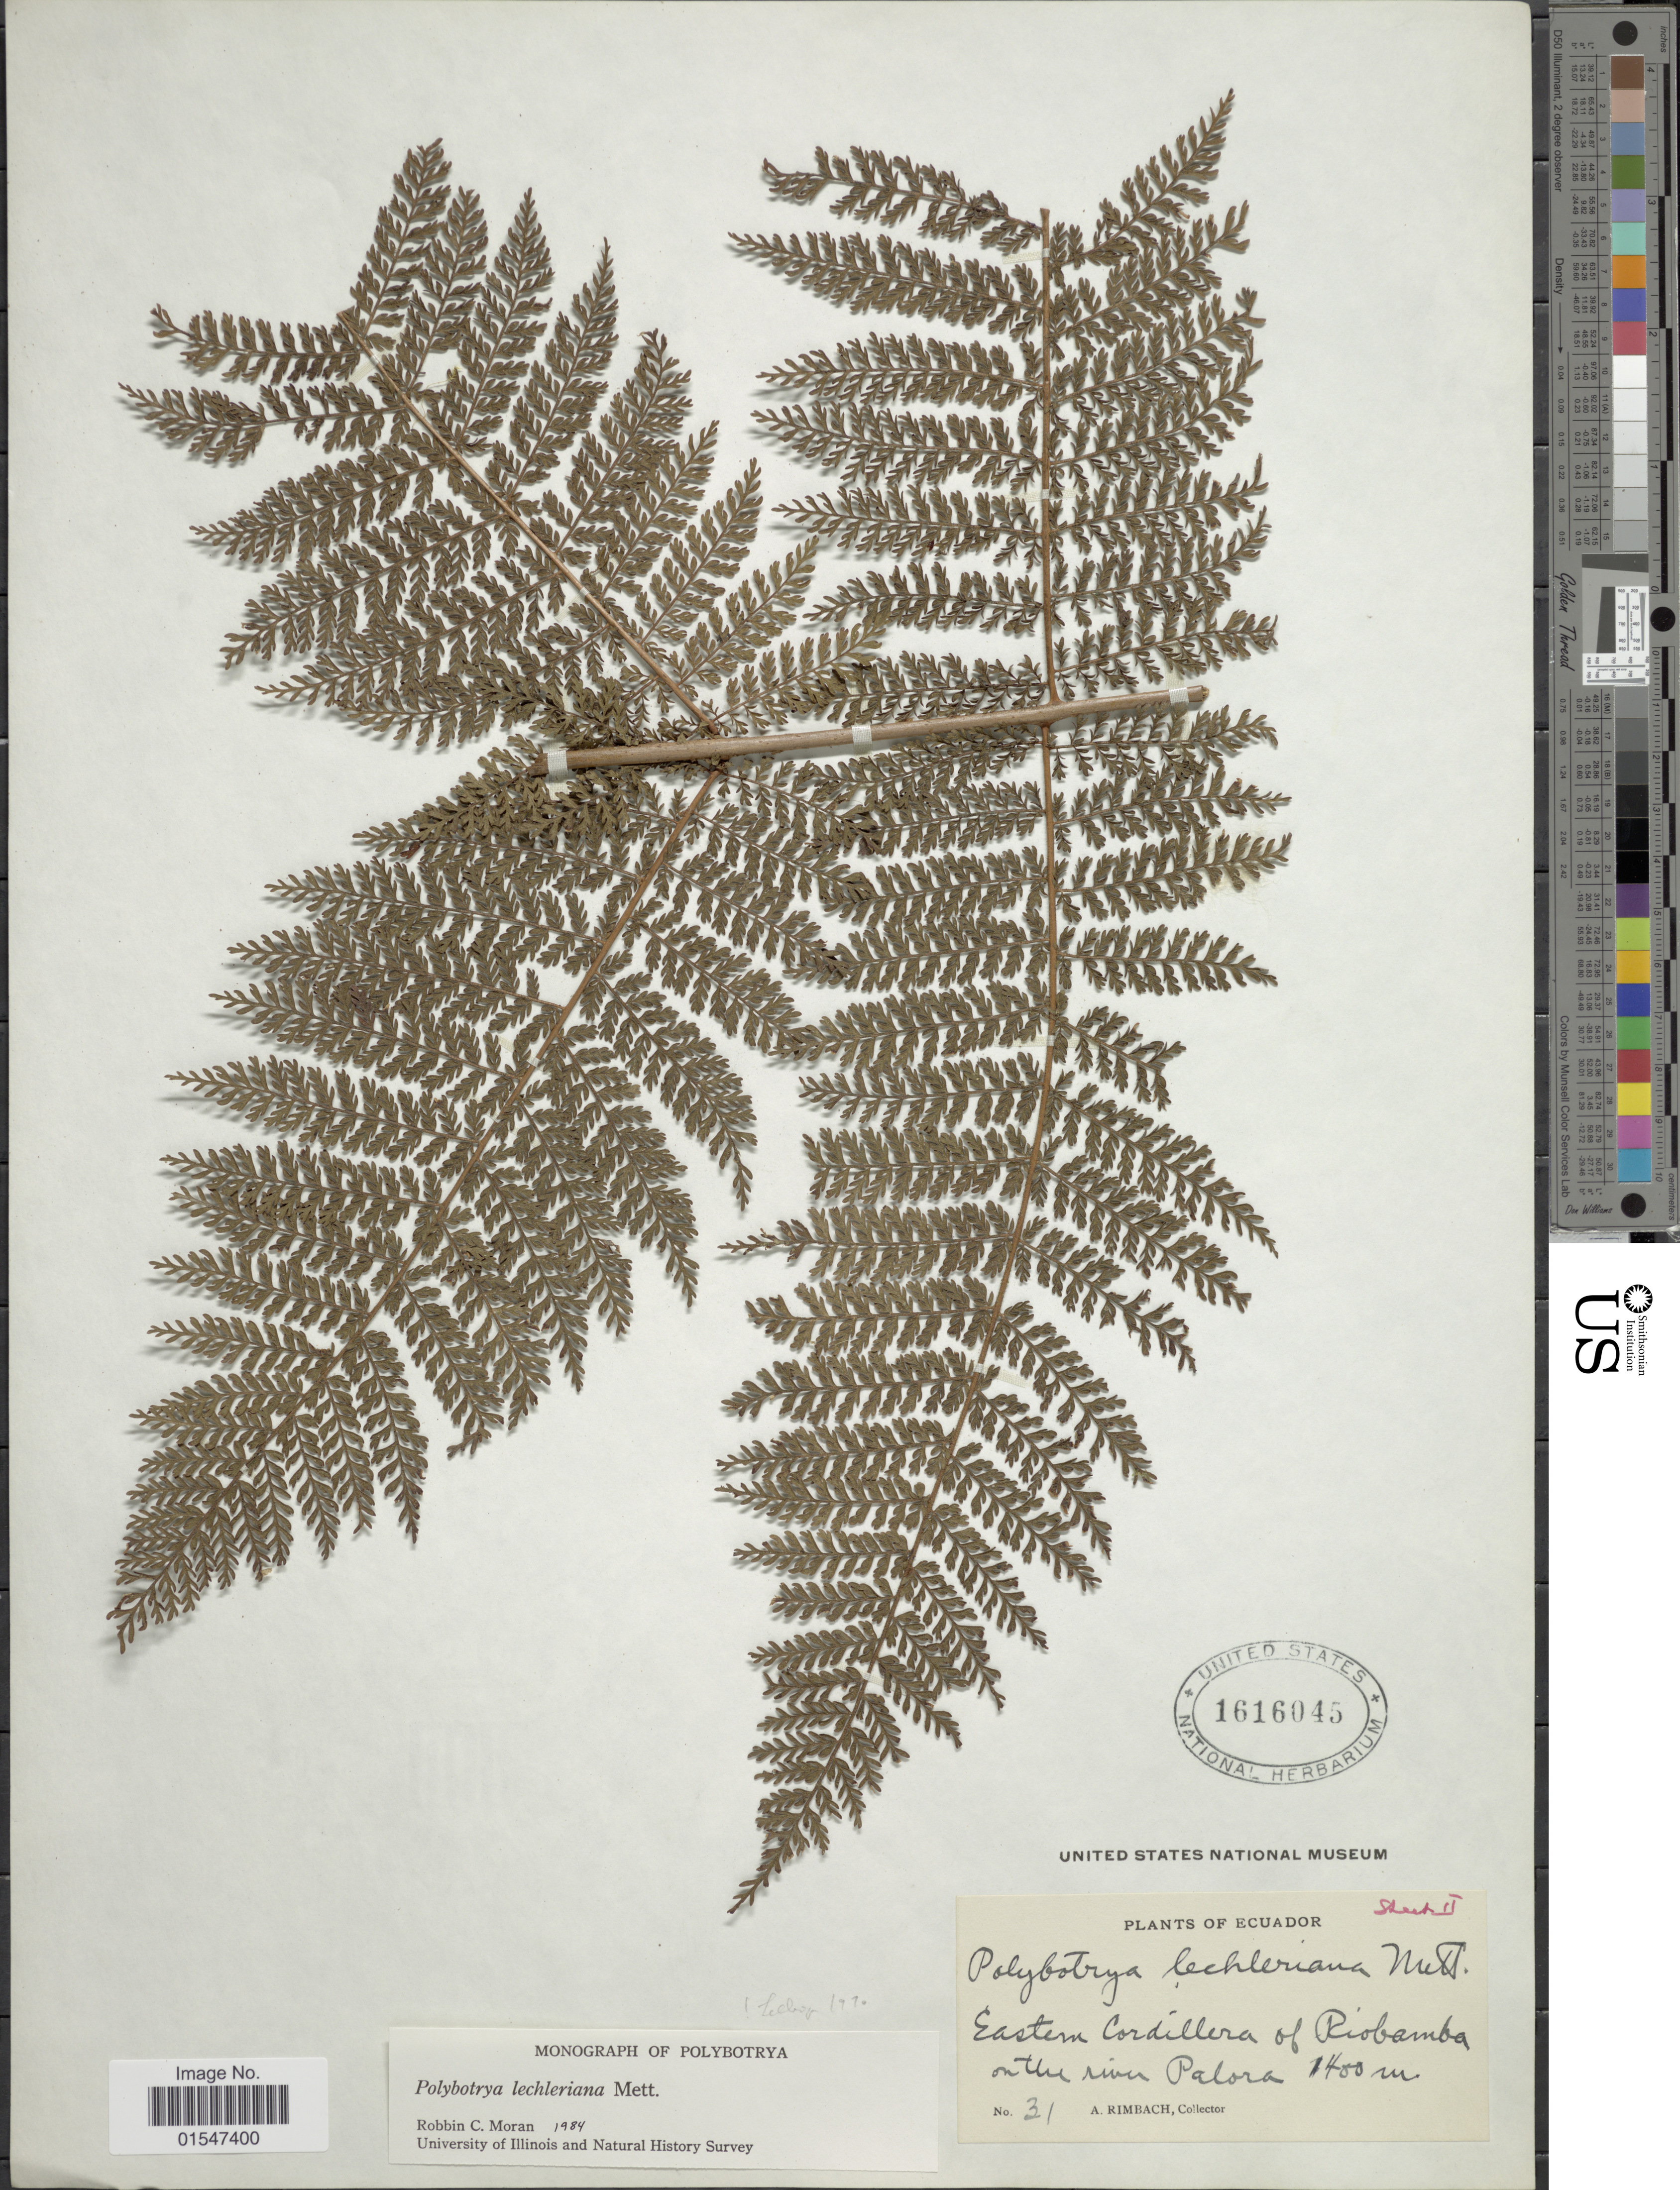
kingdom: Plantae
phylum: Tracheophyta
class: Polypodiopsida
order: Polypodiales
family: Dryopteridaceae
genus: Polybotrya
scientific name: Polybotrya lechleriana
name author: Mett.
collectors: A. Rimbach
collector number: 31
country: Ecuador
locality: Eastern Cordillera of Riobamba, on the river Palora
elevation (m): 1400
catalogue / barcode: US 1616045